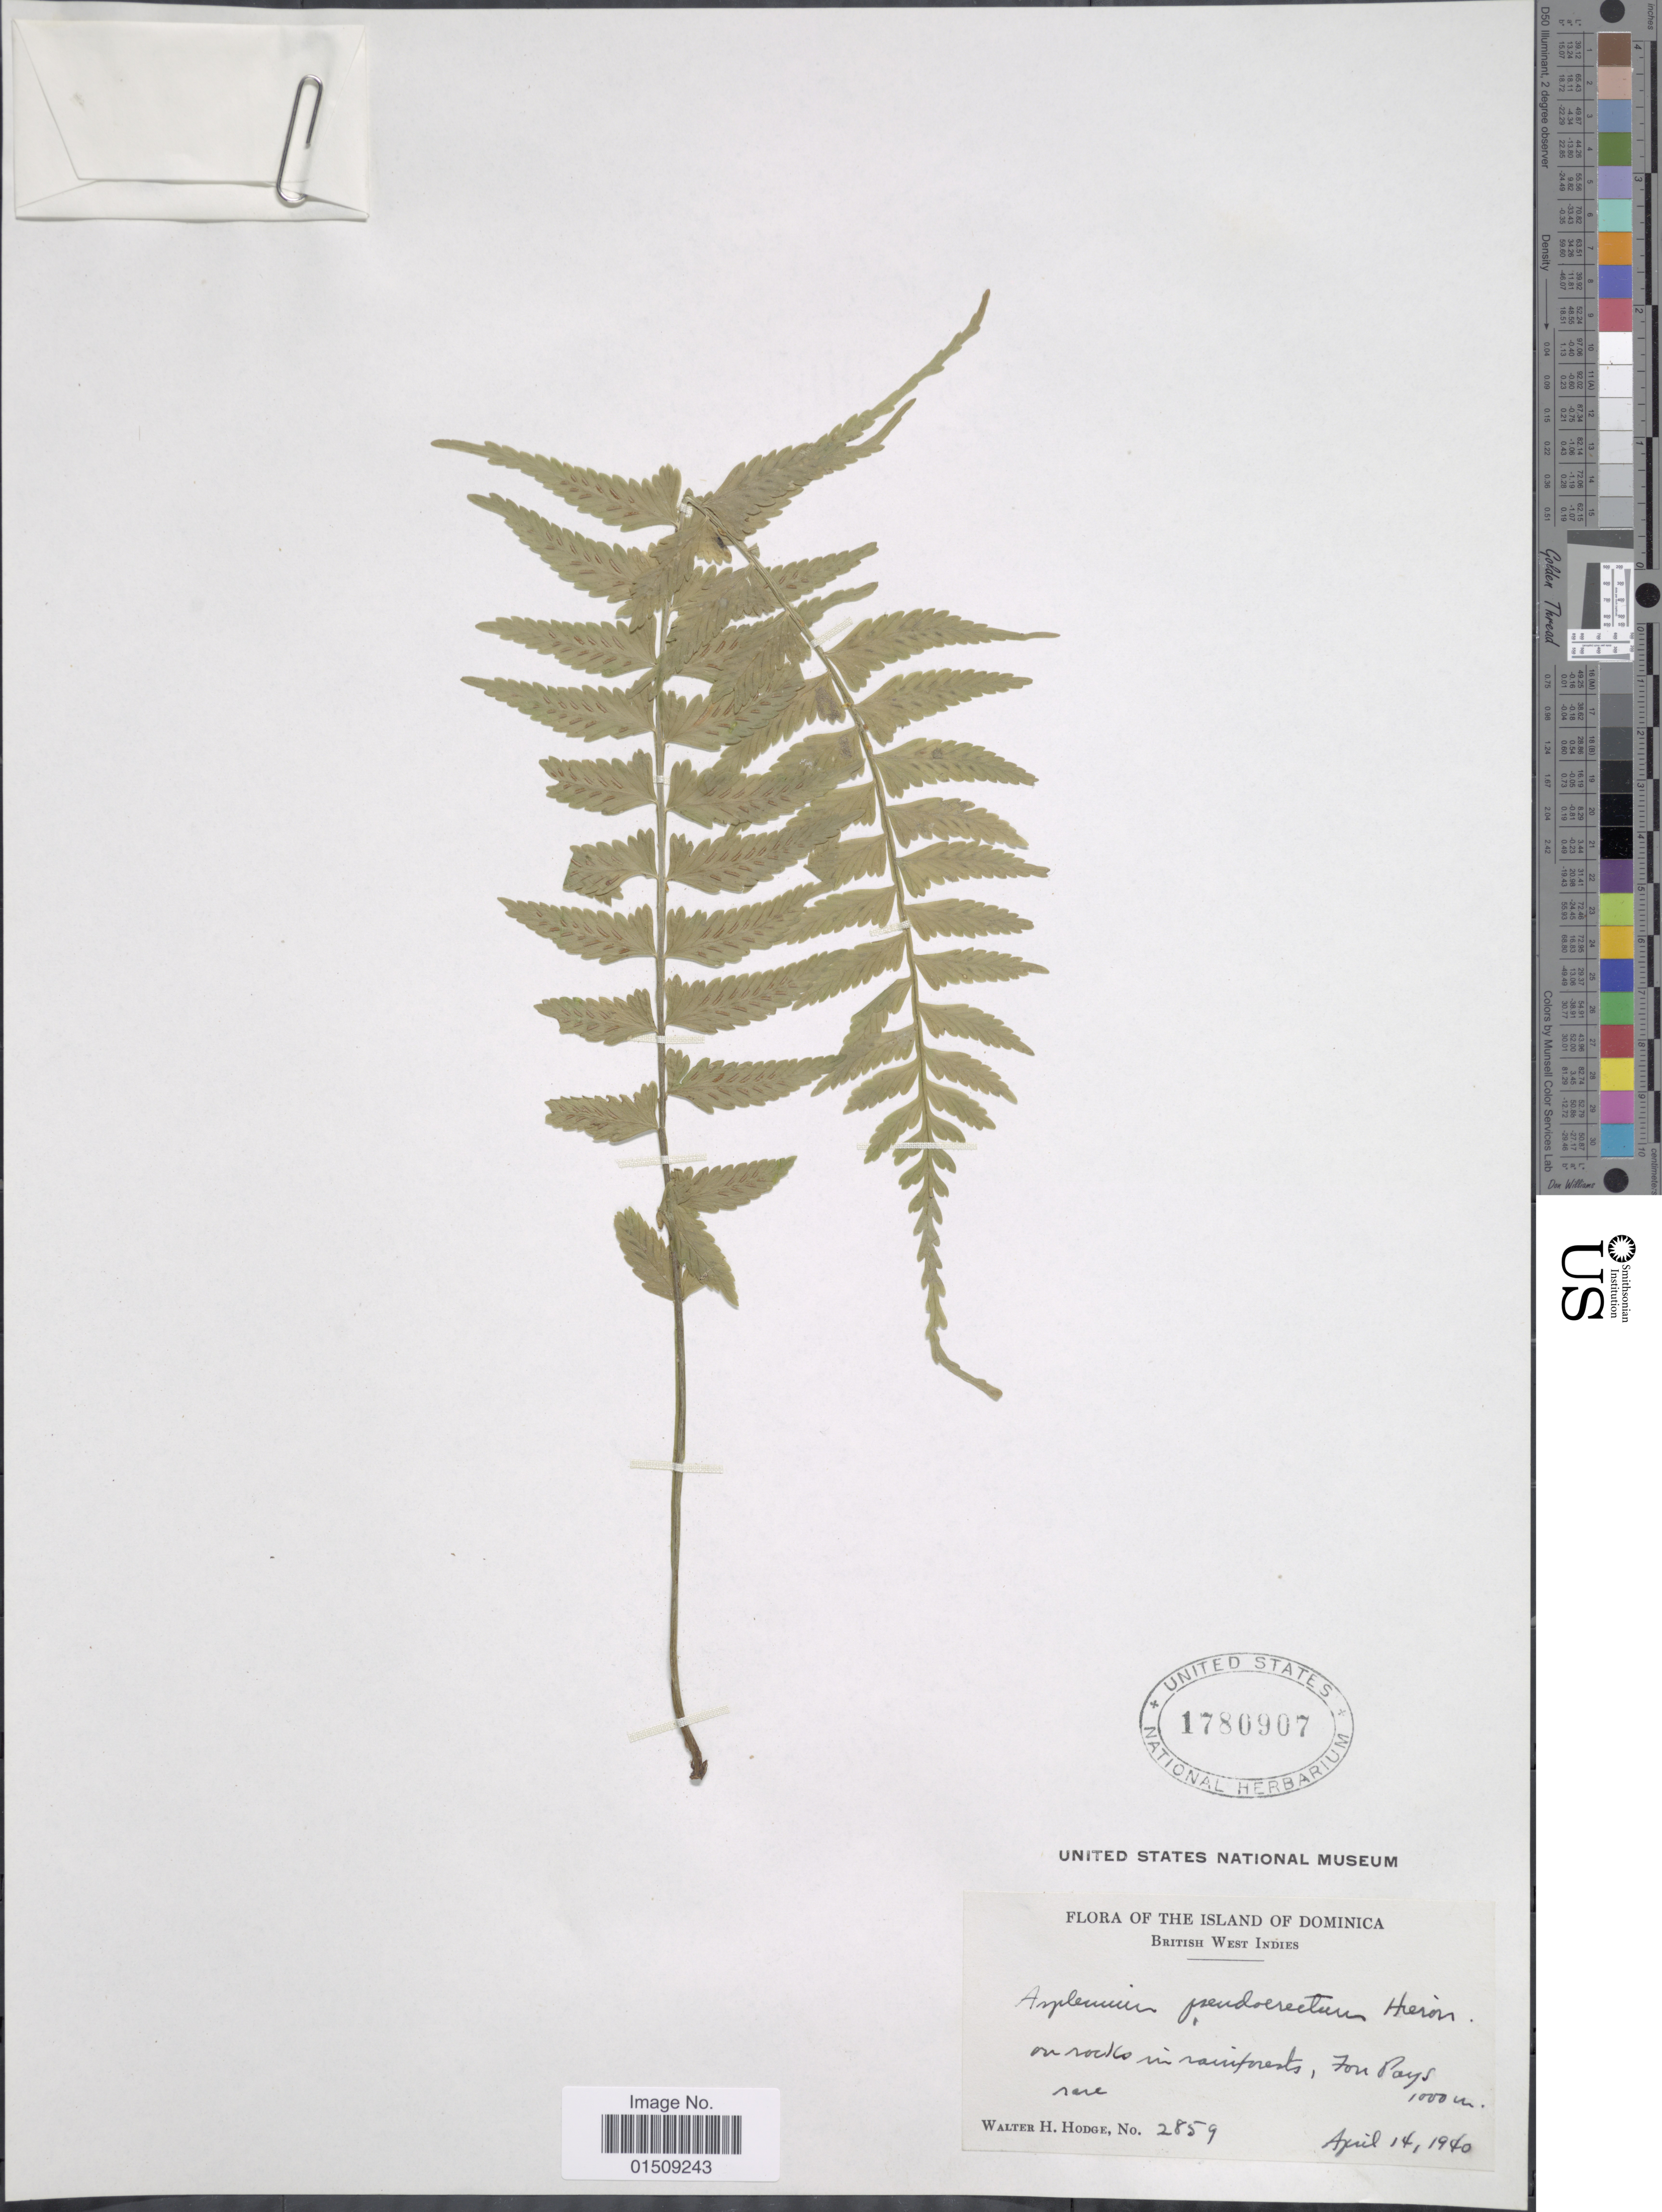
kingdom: Plantae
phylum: Tracheophyta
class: Polypodiopsida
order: Polypodiales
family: Aspleniaceae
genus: Asplenium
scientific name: Asplenium pteropus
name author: Kaulf.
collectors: W. Hodge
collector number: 2859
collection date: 1940-04-14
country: Dominica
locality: Dominica, British West Indies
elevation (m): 1000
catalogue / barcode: US 1780907